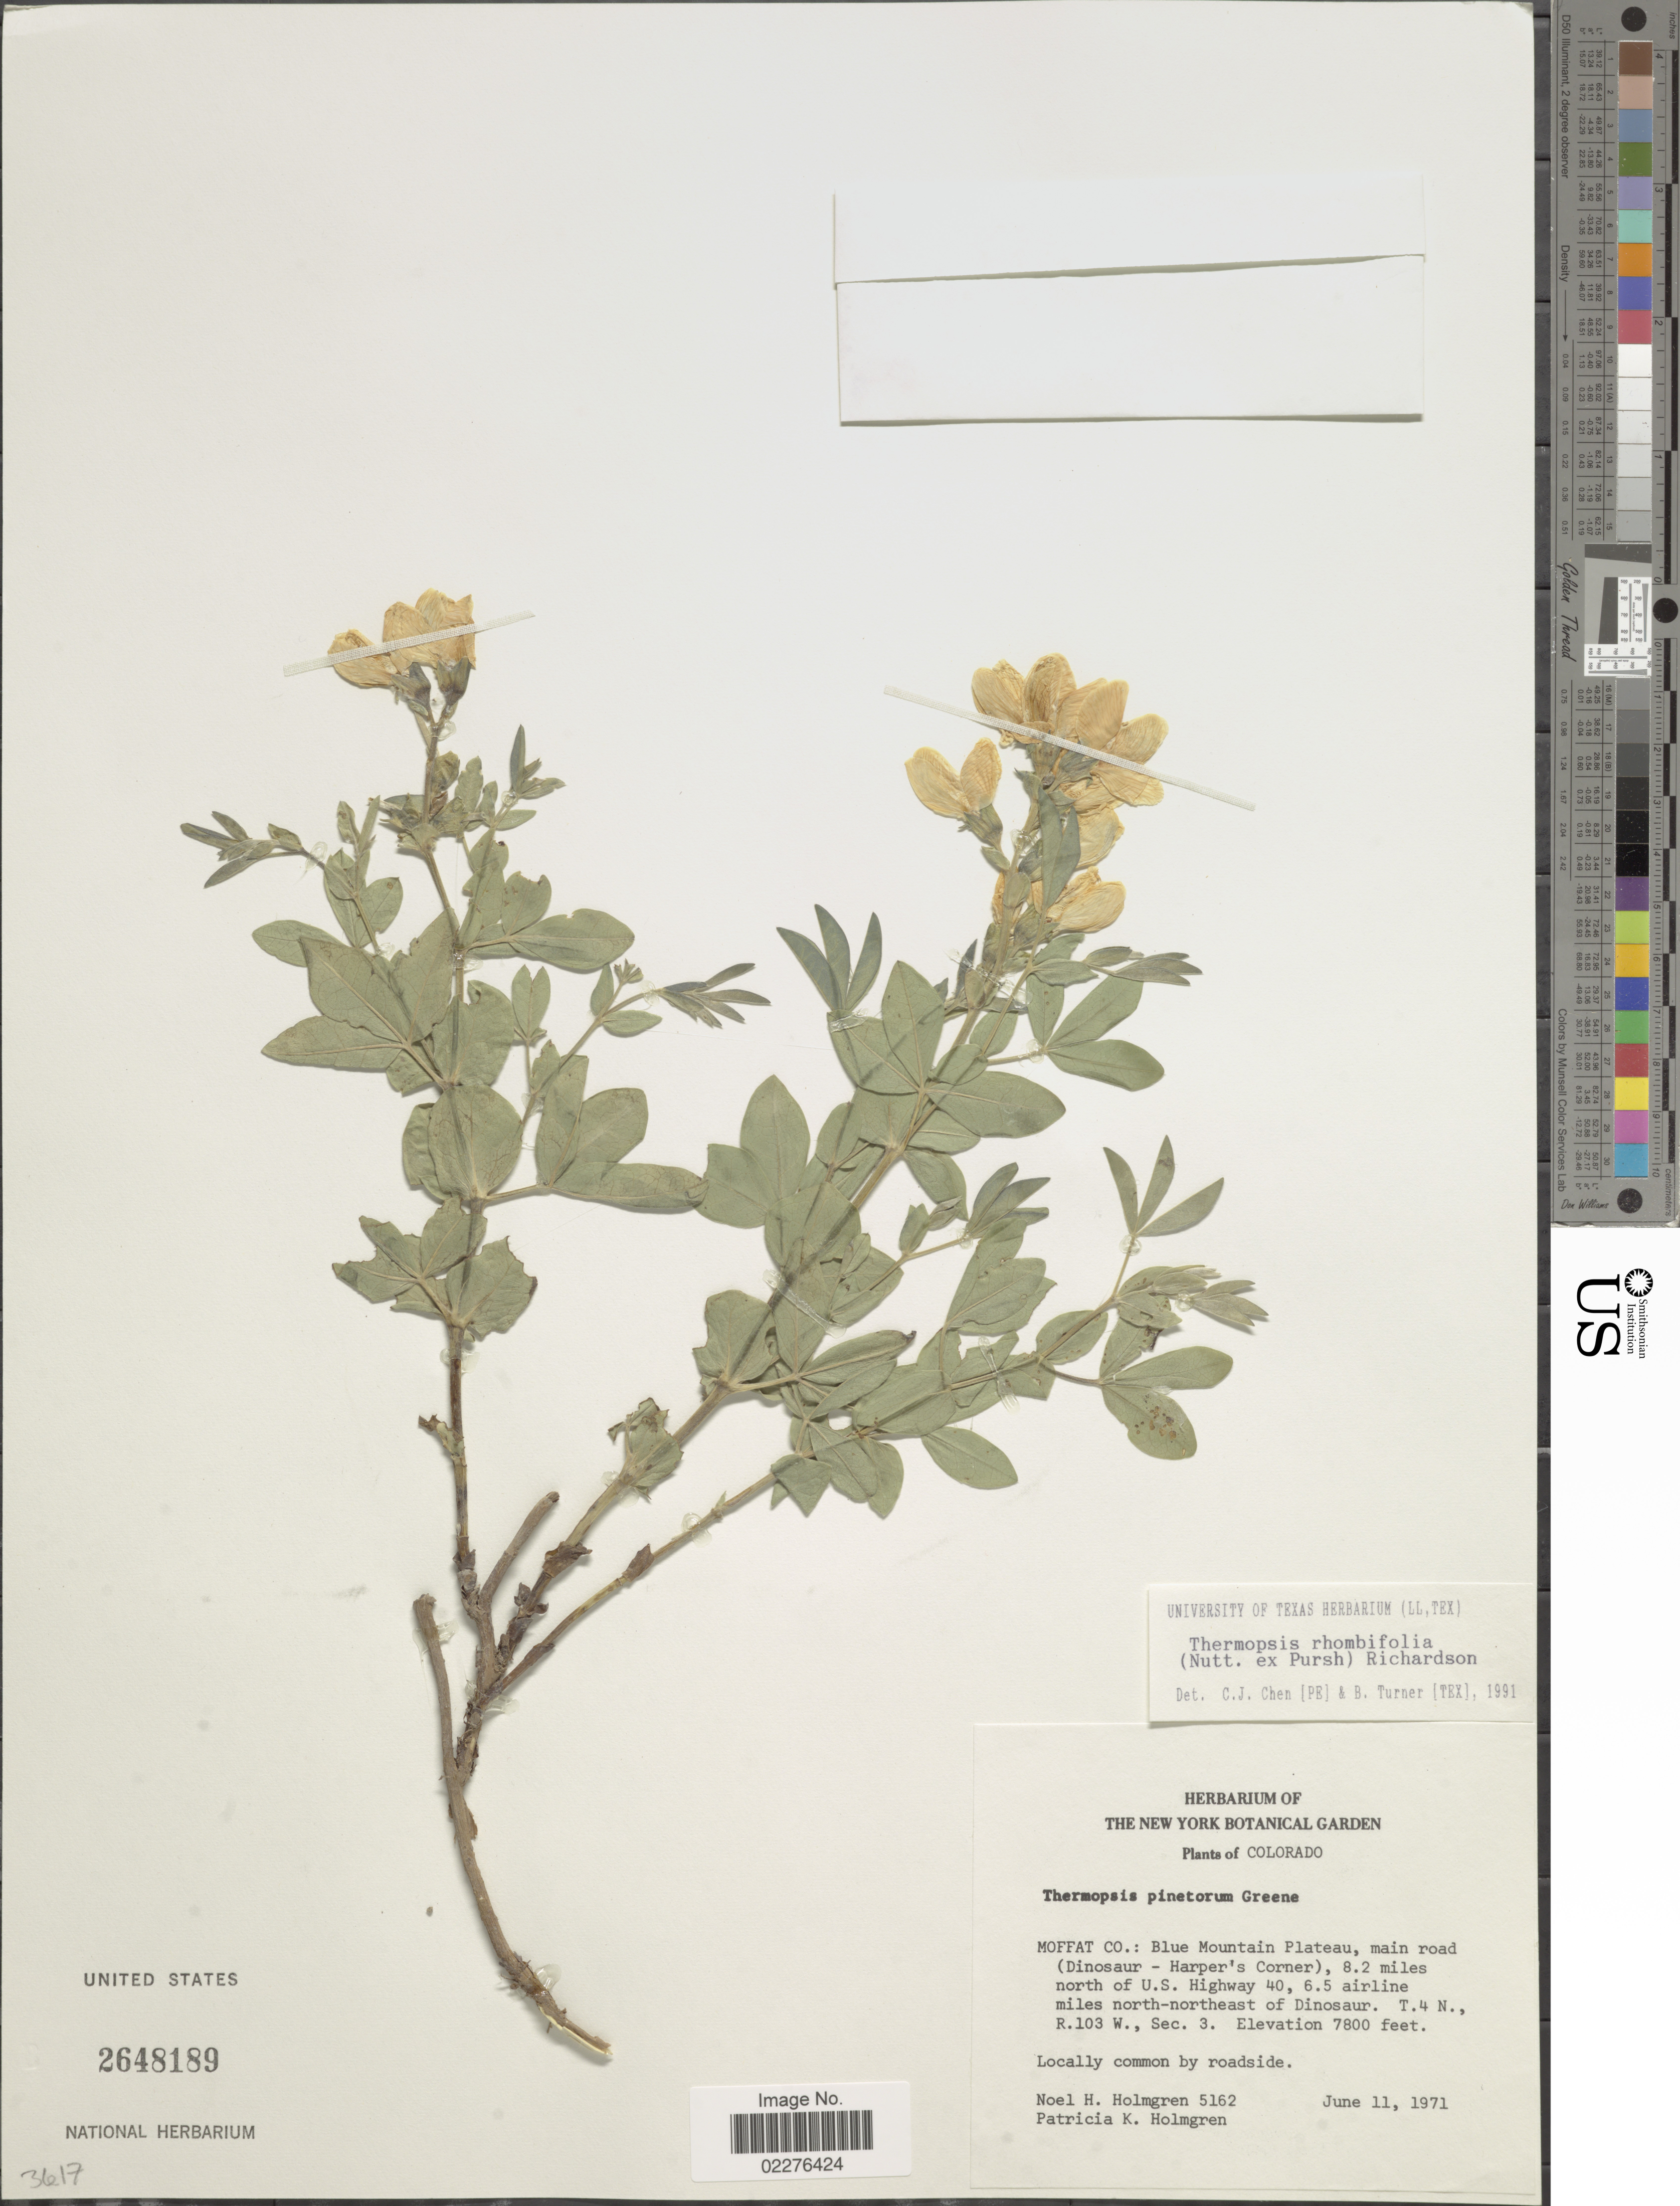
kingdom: Plantae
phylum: Tracheophyta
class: Magnoliopsida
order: Fabales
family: Fabaceae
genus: Thermopsis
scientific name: Thermopsis rhombifolia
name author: Richardson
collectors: N. H. Holmgren & P. K. Holmgren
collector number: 5162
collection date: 1971-06-11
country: United States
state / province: Colorado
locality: Moffat Co: Blue Mountain Plateau, main road (Dinosaur - Harper's Corner), 8.2 miles north of U.S. Highway 40, 6.5 airline miles north-northeast of Dinosaur. T. 4 N., R. 103 W., Sec 3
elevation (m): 2377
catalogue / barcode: US 2648189